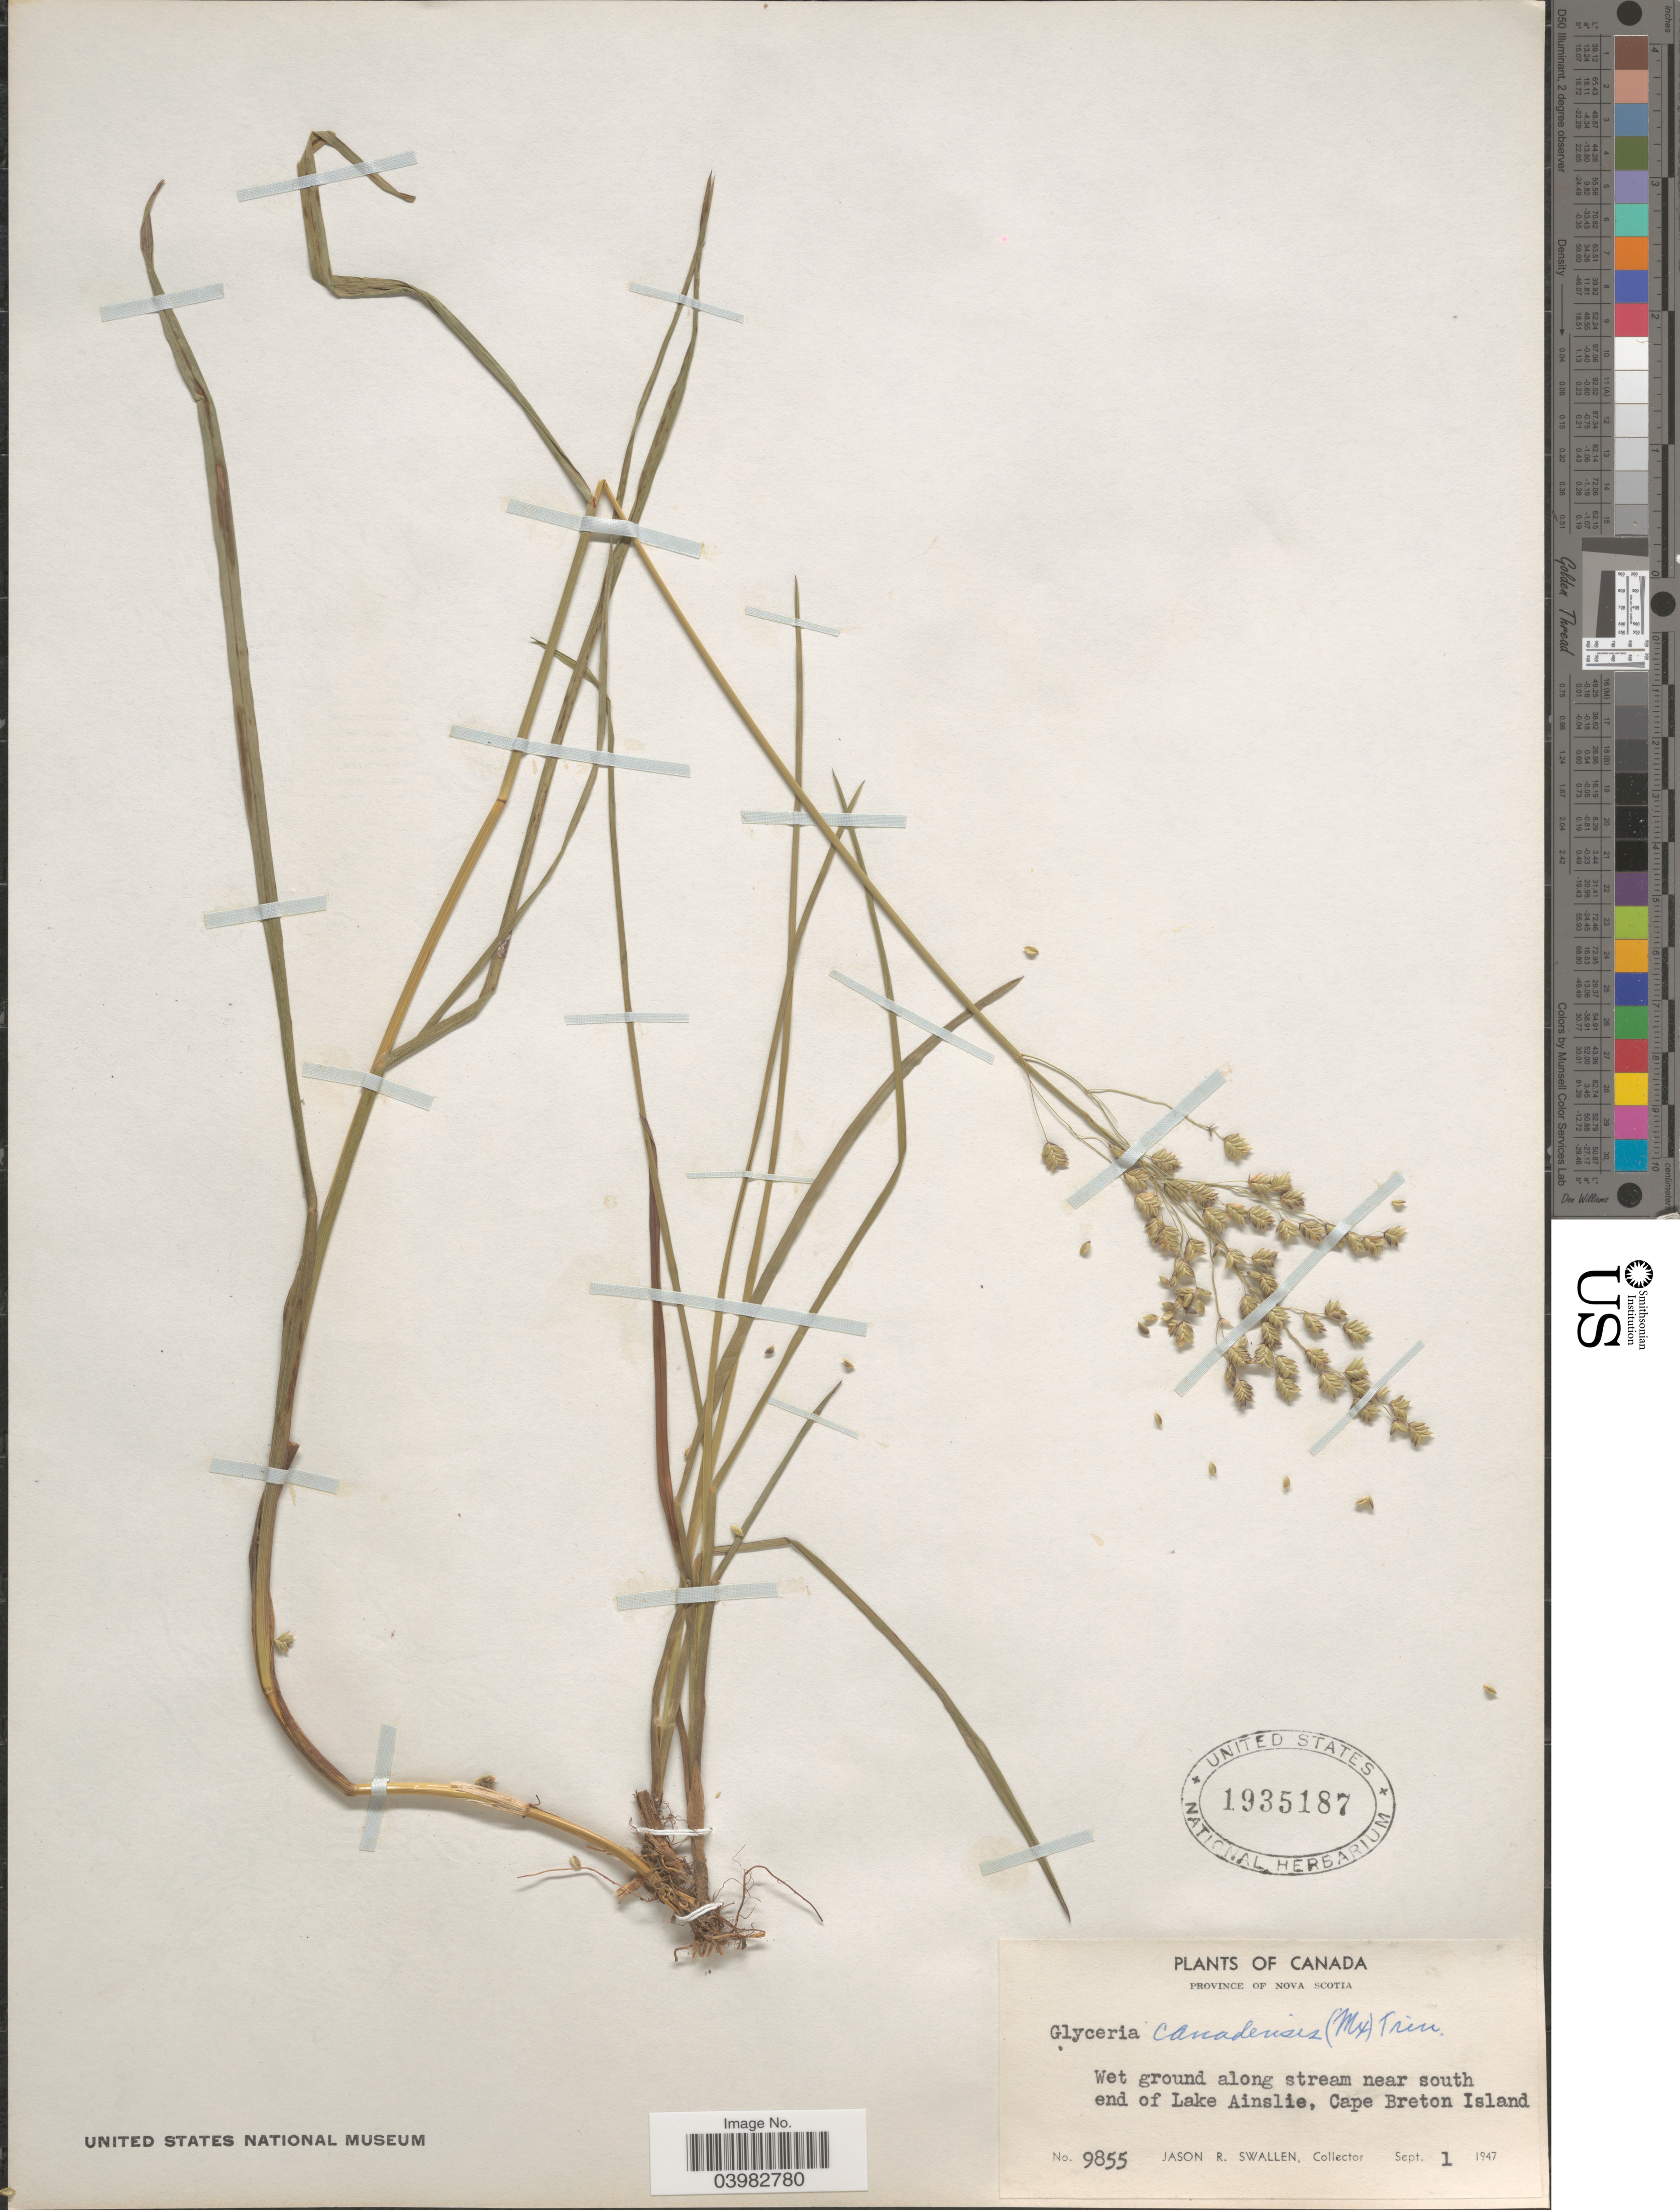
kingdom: Plantae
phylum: Tracheophyta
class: Liliopsida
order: Poales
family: Poaceae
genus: Glyceria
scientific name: Glyceria canadensis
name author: (Michx.) Trin.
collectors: J. R. Swallen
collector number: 9855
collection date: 1947-09-01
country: Canada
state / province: Nova Scotia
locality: Along stream near south end of Lake Ainslie, Cape Breton Island.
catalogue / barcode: US 1935187